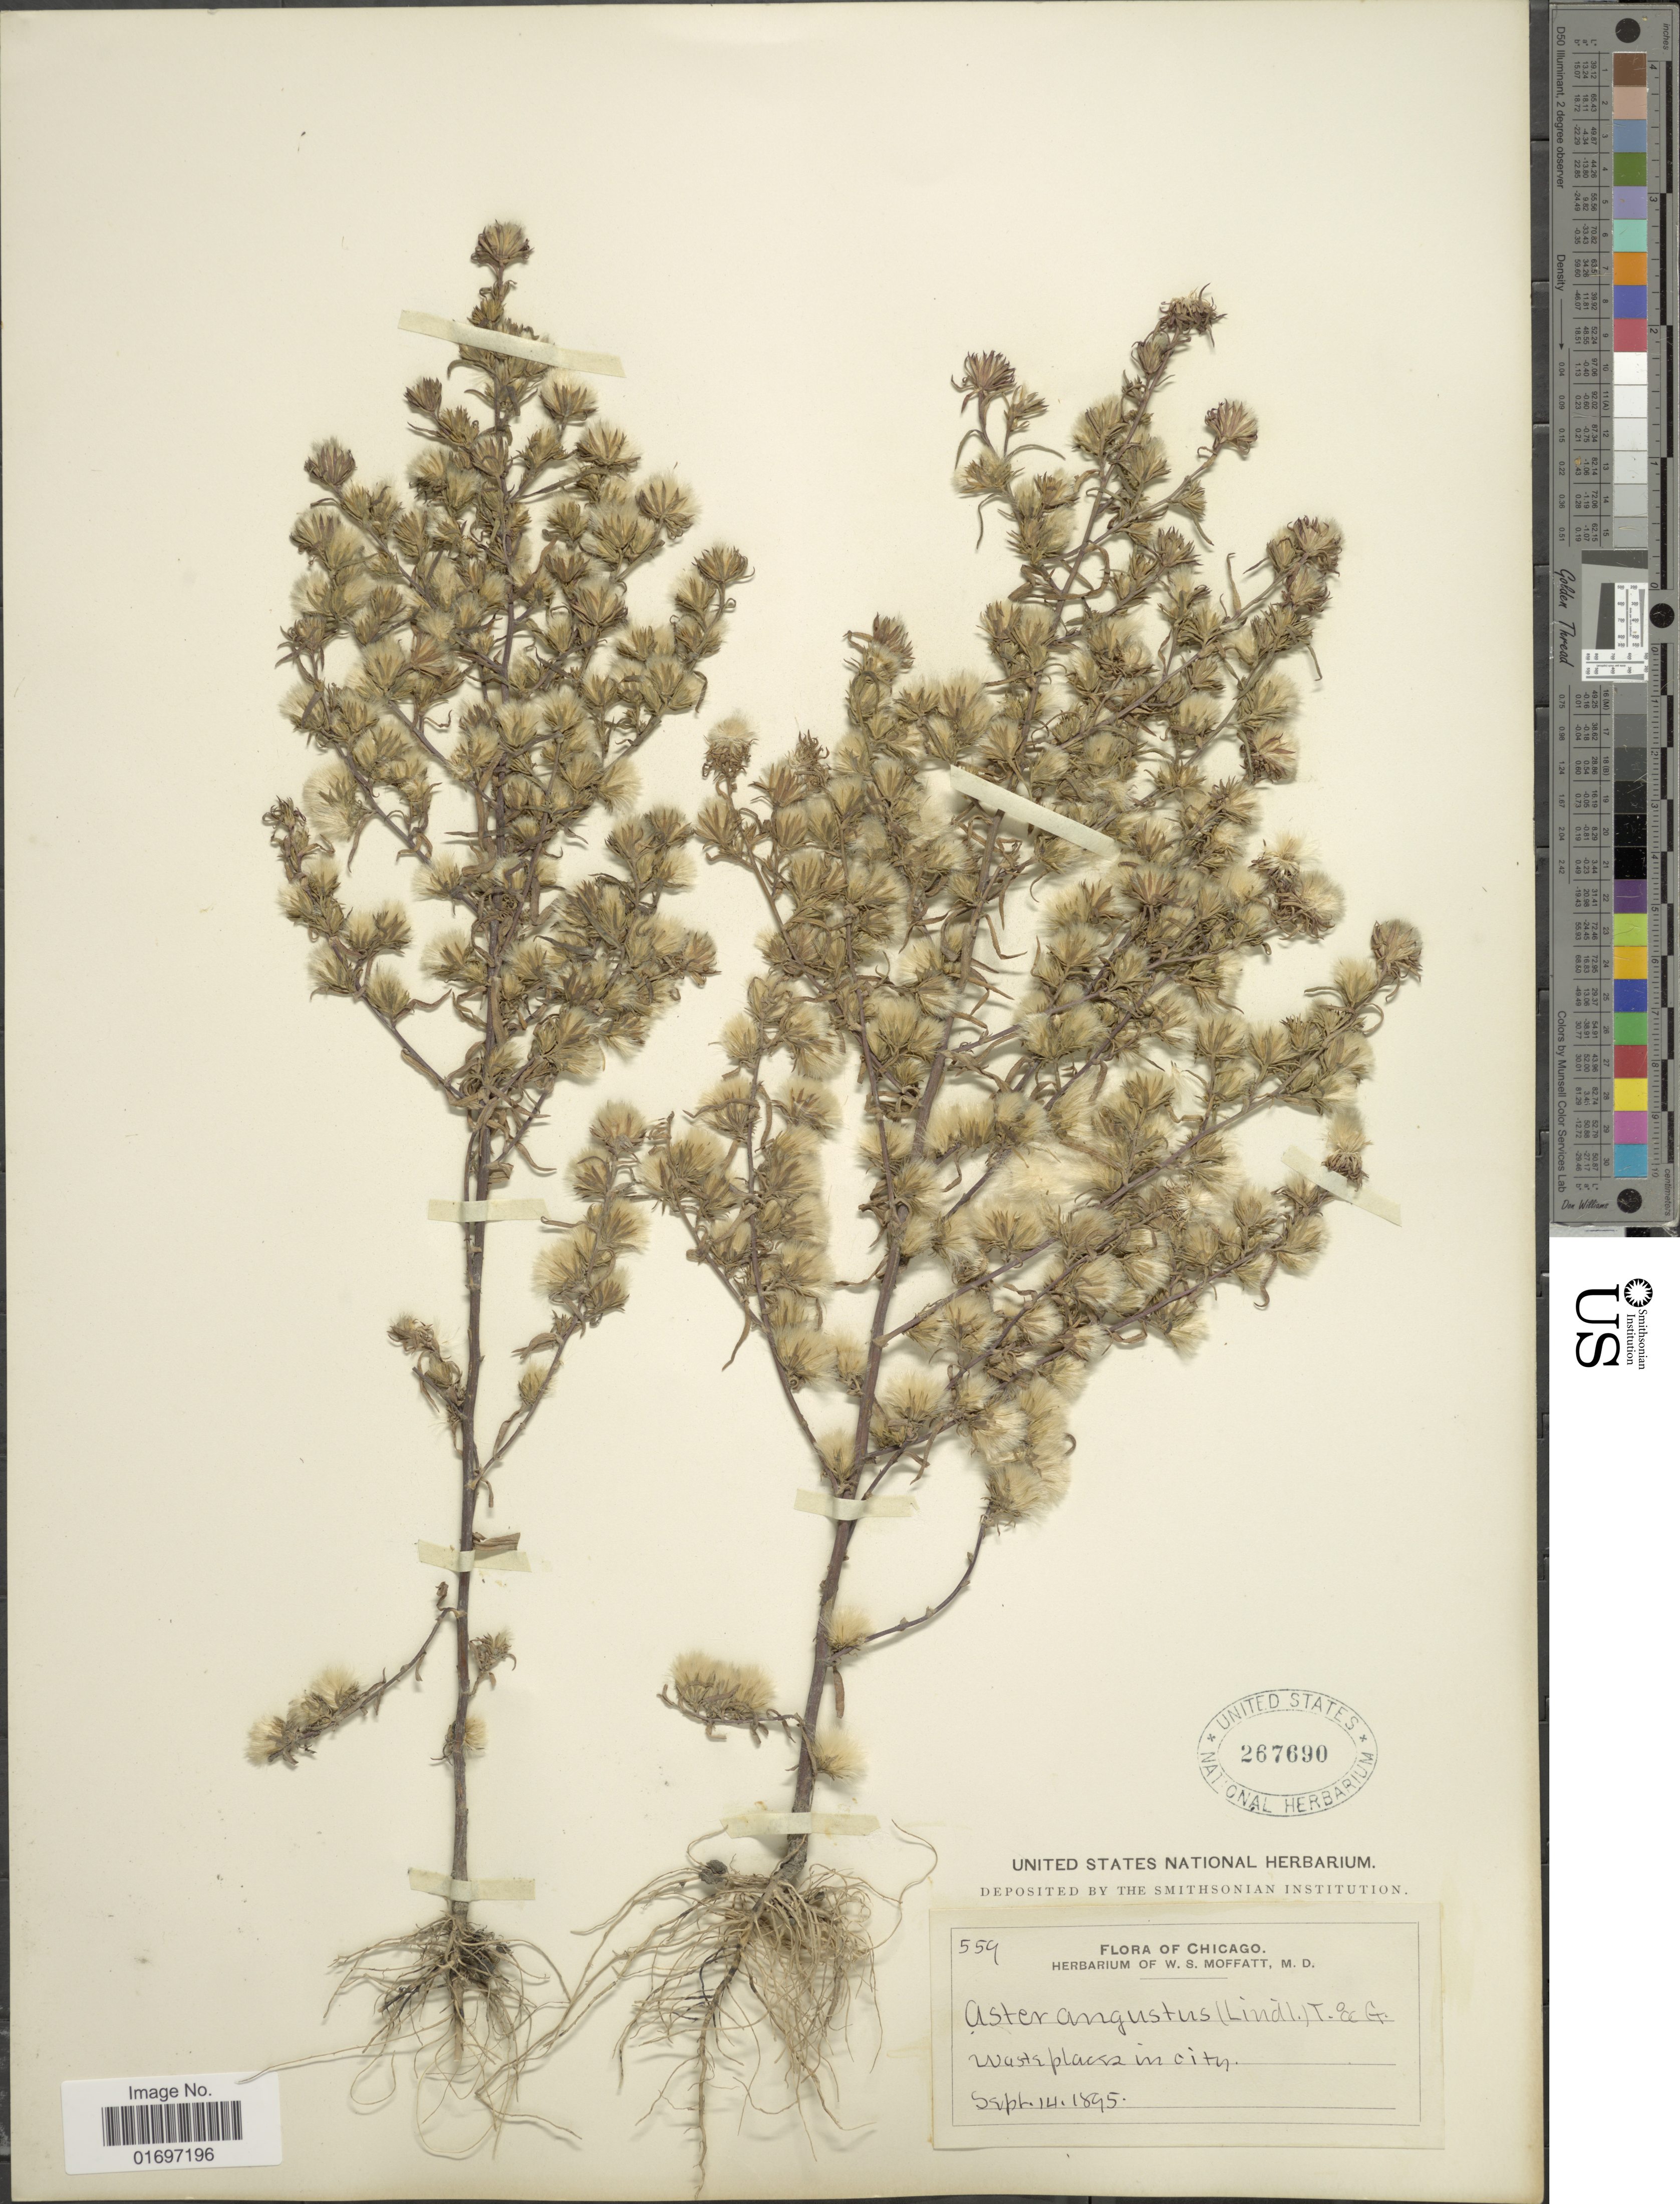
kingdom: Plantae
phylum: Tracheophyta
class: Magnoliopsida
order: Asterales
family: Asteraceae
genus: Symphyotrichum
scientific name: Symphyotrichum ciliatum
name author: (Ledeb.) G.L. Nesom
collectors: ex herb. W. S. Moffatt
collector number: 559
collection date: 1895-09-14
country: United States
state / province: Illinois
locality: Chicago. Waste places in city.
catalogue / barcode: US 267690